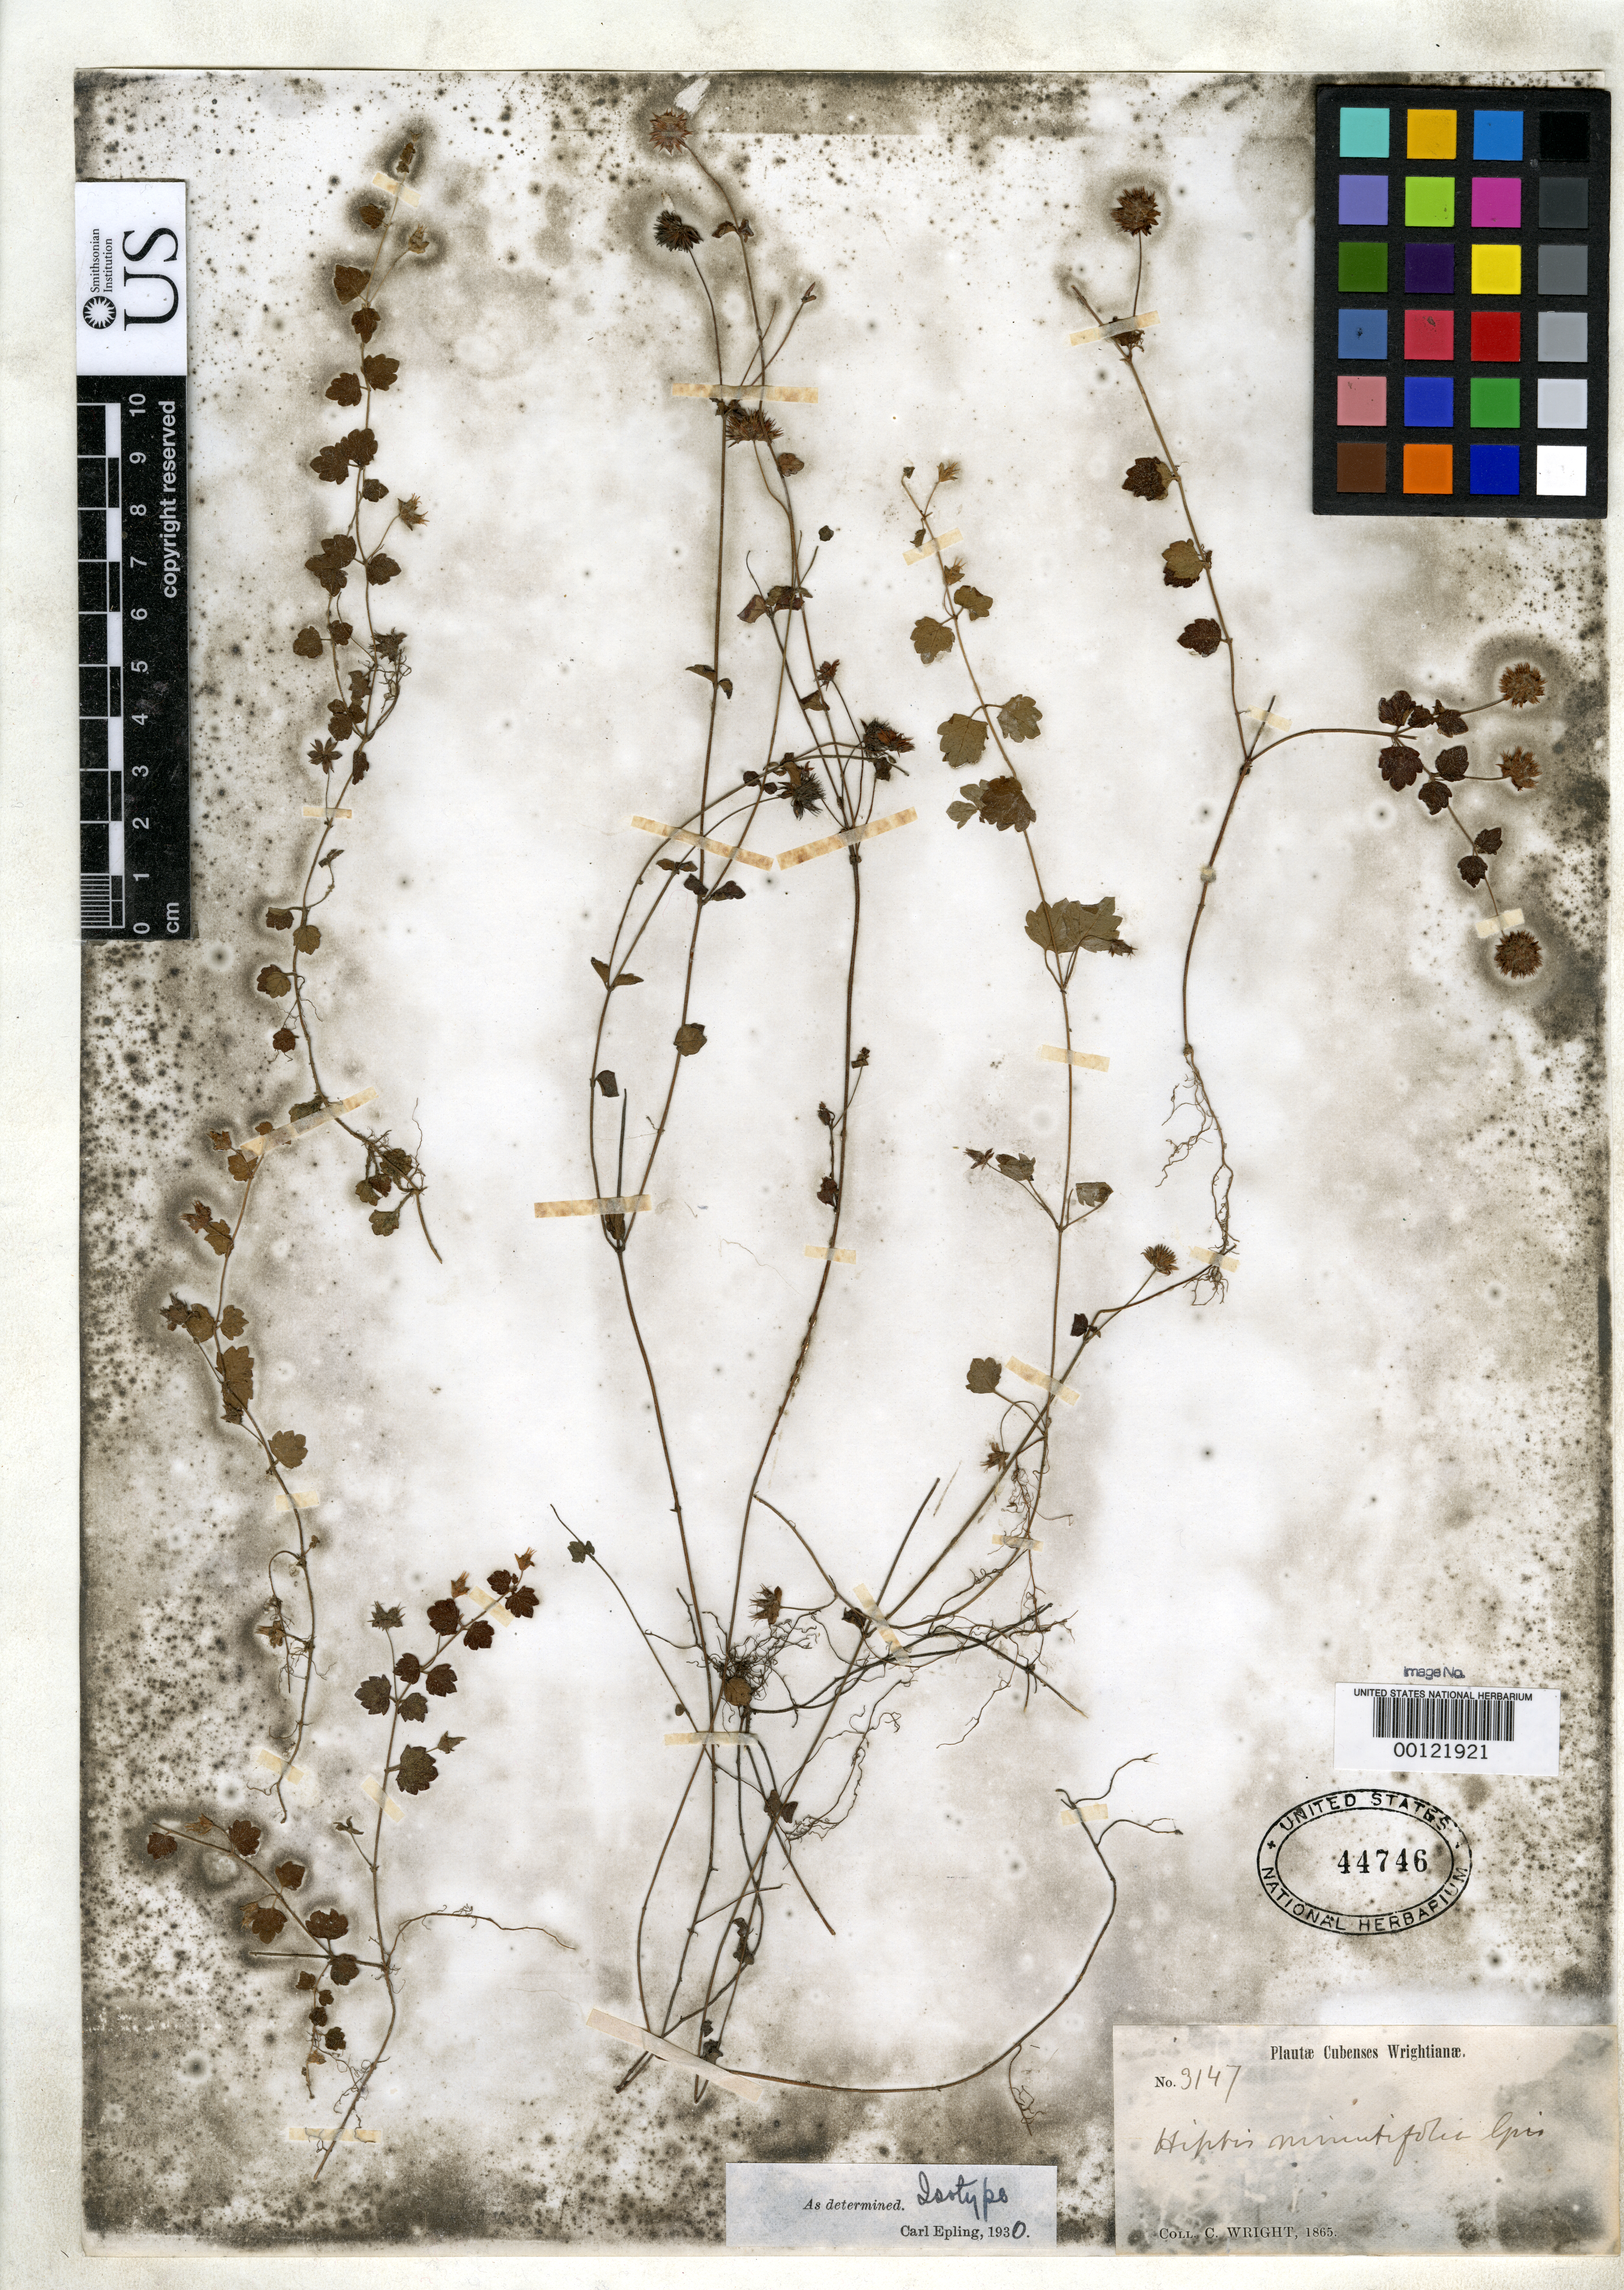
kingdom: Plantae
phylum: Tracheophyta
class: Magnoliopsida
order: Lamiales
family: Lamiaceae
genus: Hyptis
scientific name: Hyptis minutifolia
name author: Griseb.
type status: Isotype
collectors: C. Wright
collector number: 3147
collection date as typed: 1865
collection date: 1865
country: Cuba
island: Greater Antilles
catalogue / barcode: US 44746